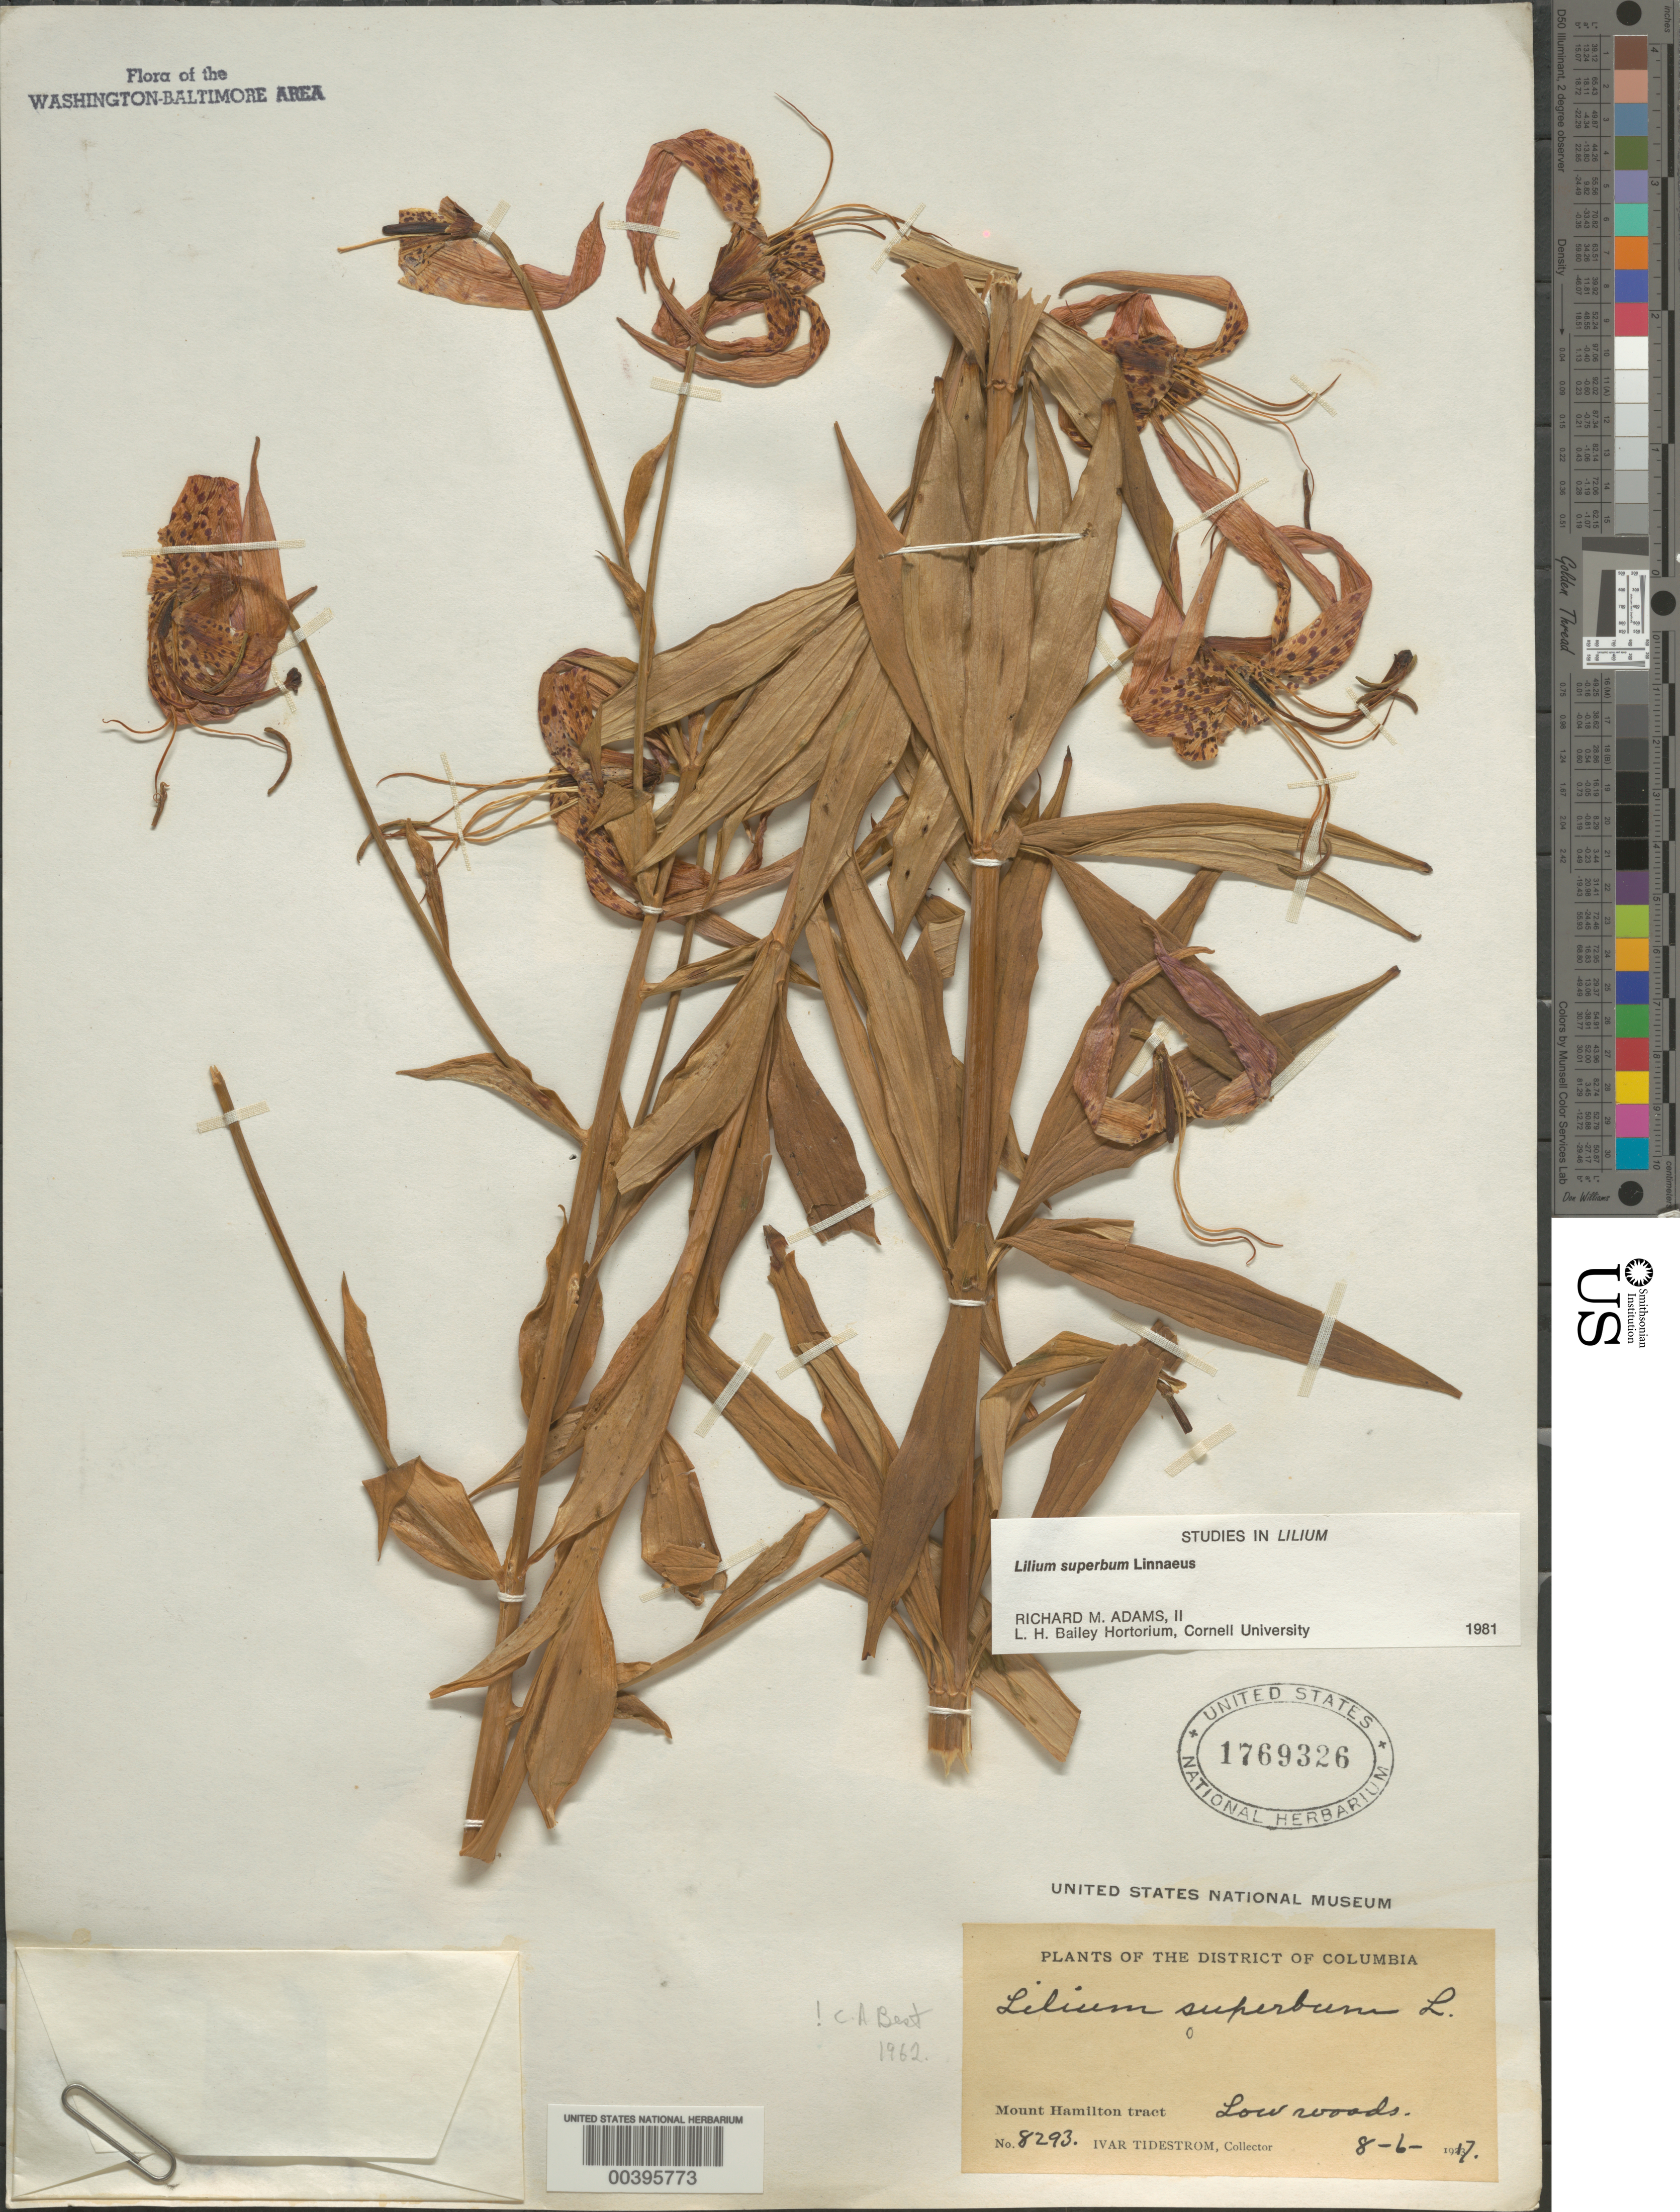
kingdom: Plantae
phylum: Tracheophyta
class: Liliopsida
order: Liliales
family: Liliaceae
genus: Lilium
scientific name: Lilium superbum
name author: L.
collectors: I. F. Tidestrom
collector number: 8293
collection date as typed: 06 Aug 1917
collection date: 1917-08-06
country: United States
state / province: District of Columbia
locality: Mount Hamilton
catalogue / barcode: US 1769326